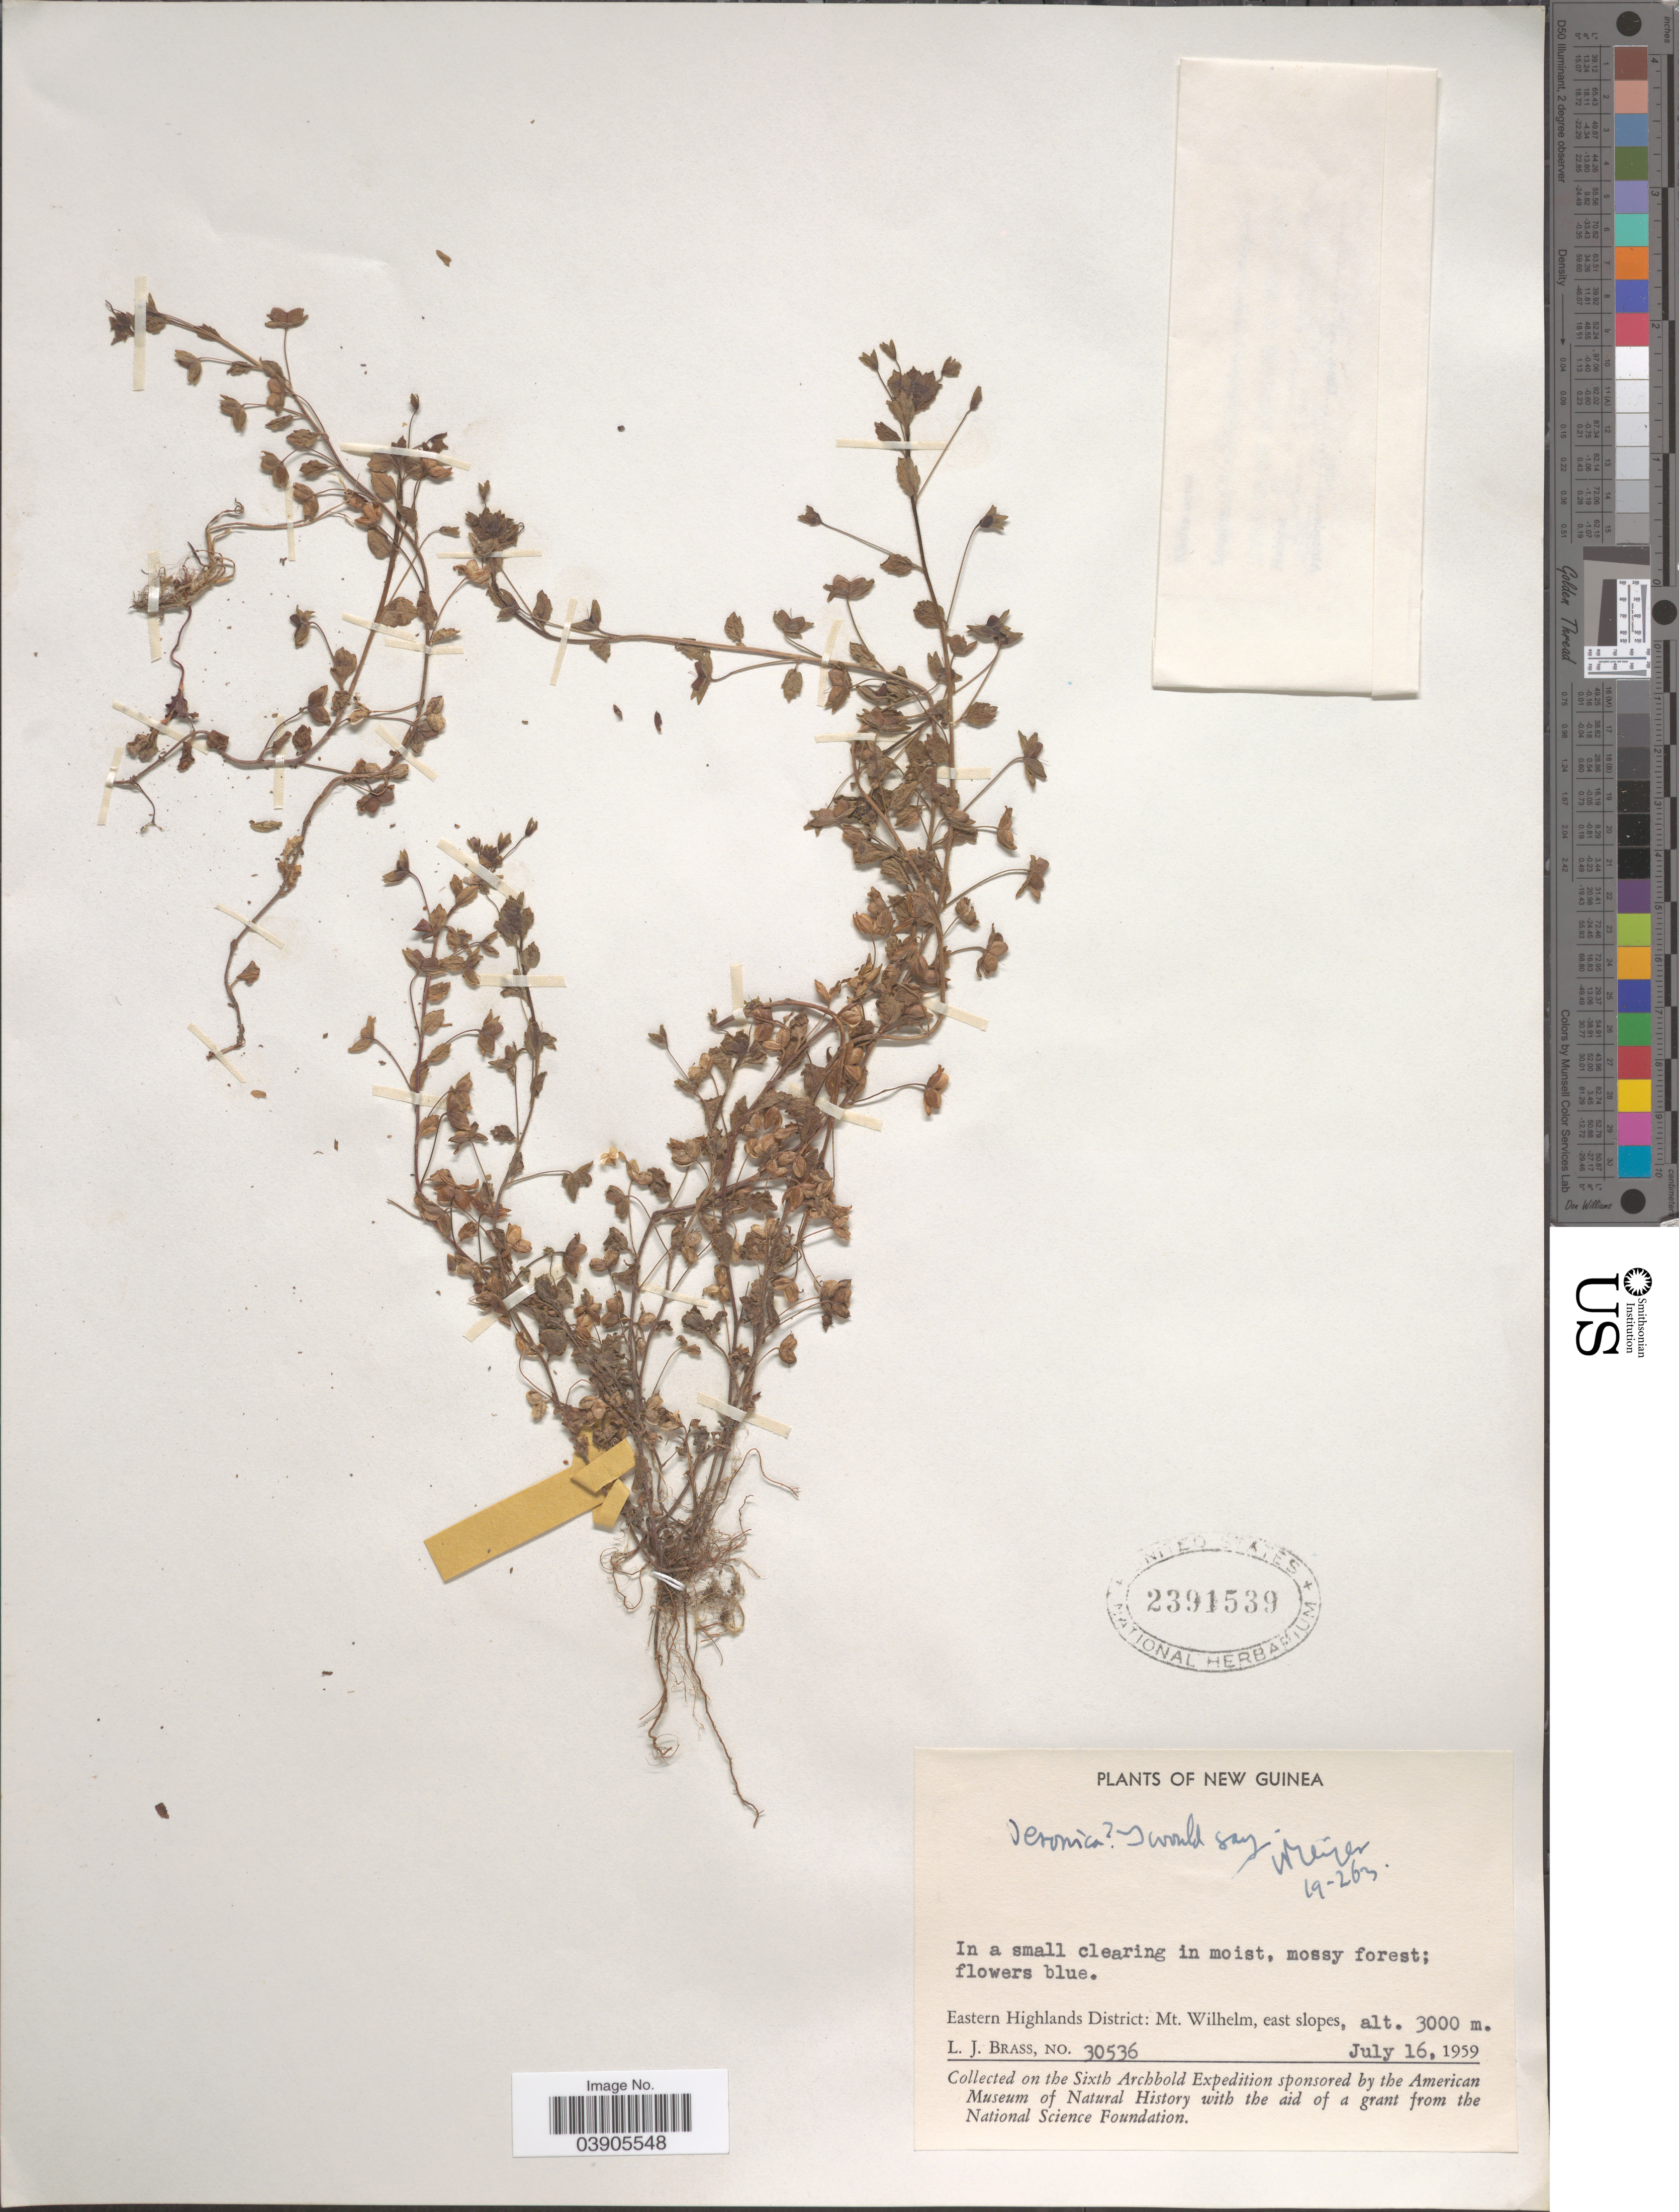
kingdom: Plantae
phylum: Tracheophyta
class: Magnoliopsida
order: Lamiales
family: Plantaginaceae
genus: Veronica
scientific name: Veronica persica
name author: Poir.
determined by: Albach, Dirk C.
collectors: L. J. Brass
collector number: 30536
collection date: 1959-07-16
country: Papua New Guinea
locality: New Guinea. Eastern Highlands District: Mt. Wilhelm, east slopes.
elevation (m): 3000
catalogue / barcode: US 2391539